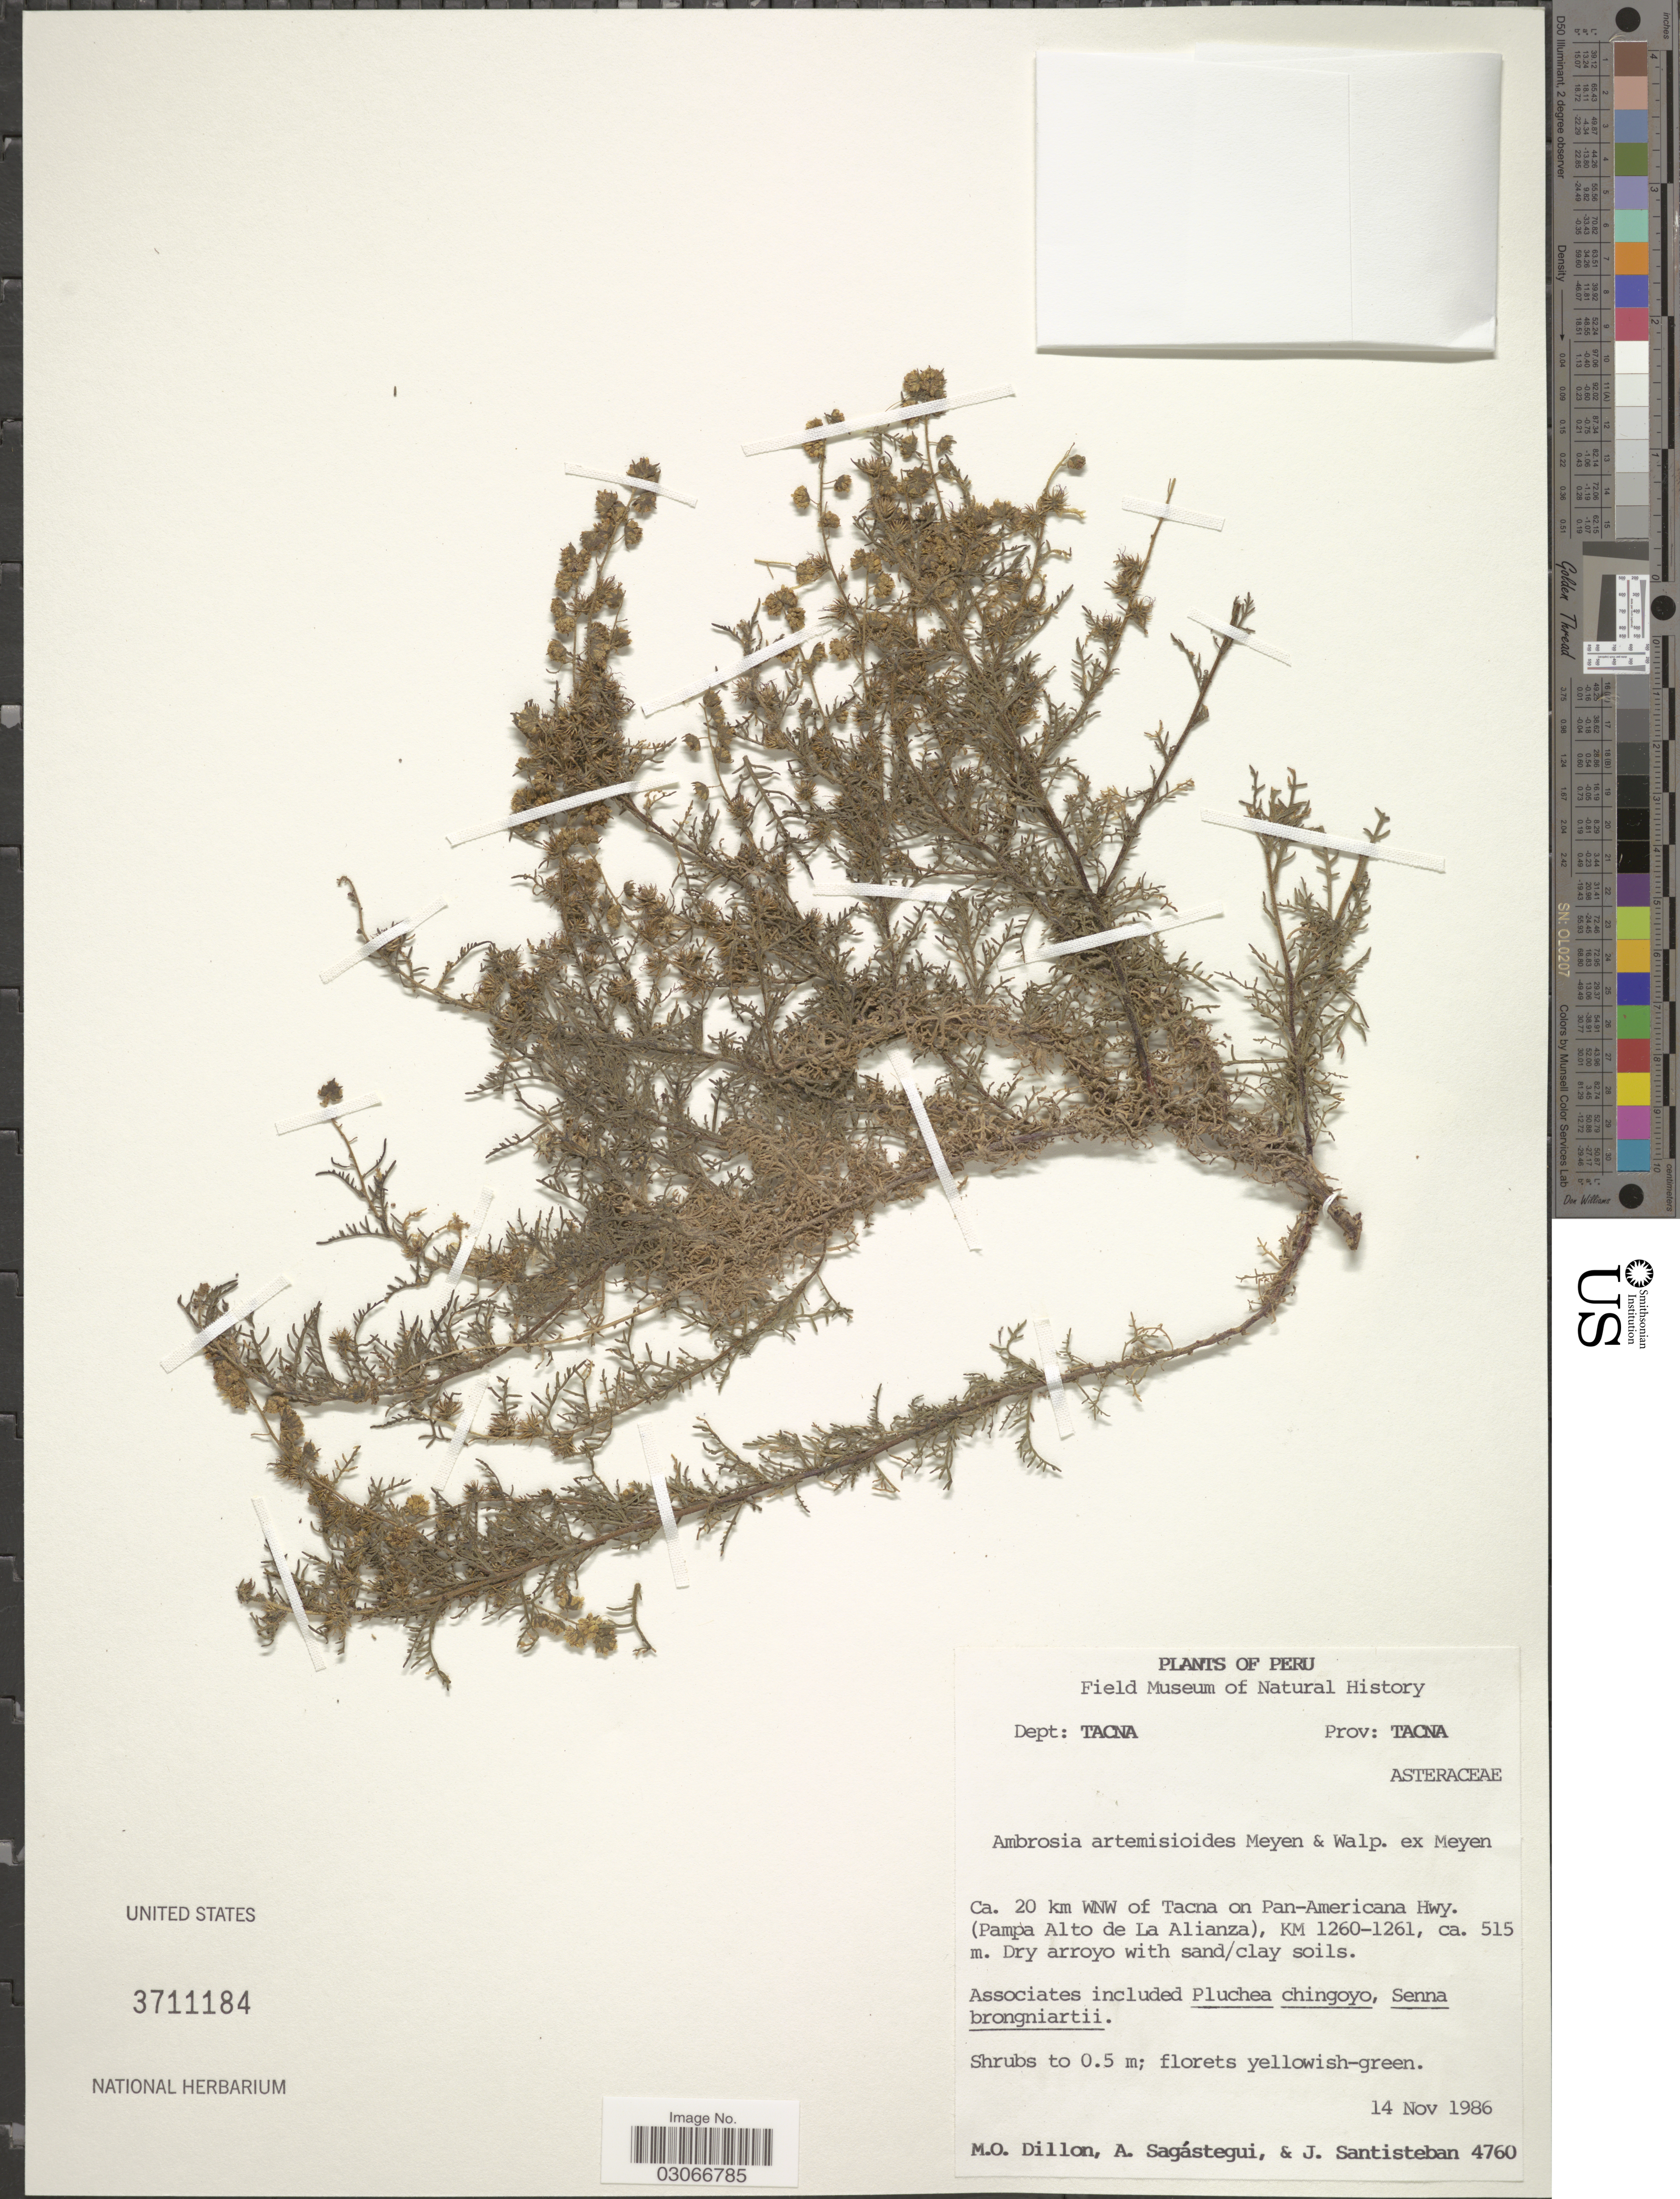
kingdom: Plantae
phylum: Tracheophyta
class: Magnoliopsida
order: Asterales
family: Asteraceae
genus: Ambrosia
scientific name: Ambrosia artemisioides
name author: Meyen & Walp. ex Meyen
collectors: M. O. Dillon, A. Sagastegui & J. Santisteban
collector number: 4760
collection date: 1986-11-14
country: Peru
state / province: Tacna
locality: Dept: Tacna. Prov: Tacna. Ca. 20 km WNW of Tacna on Pan-Americana Hwy. (Pampa Alto de La Alianza), Km 1260-1261.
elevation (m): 515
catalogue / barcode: US 3711184